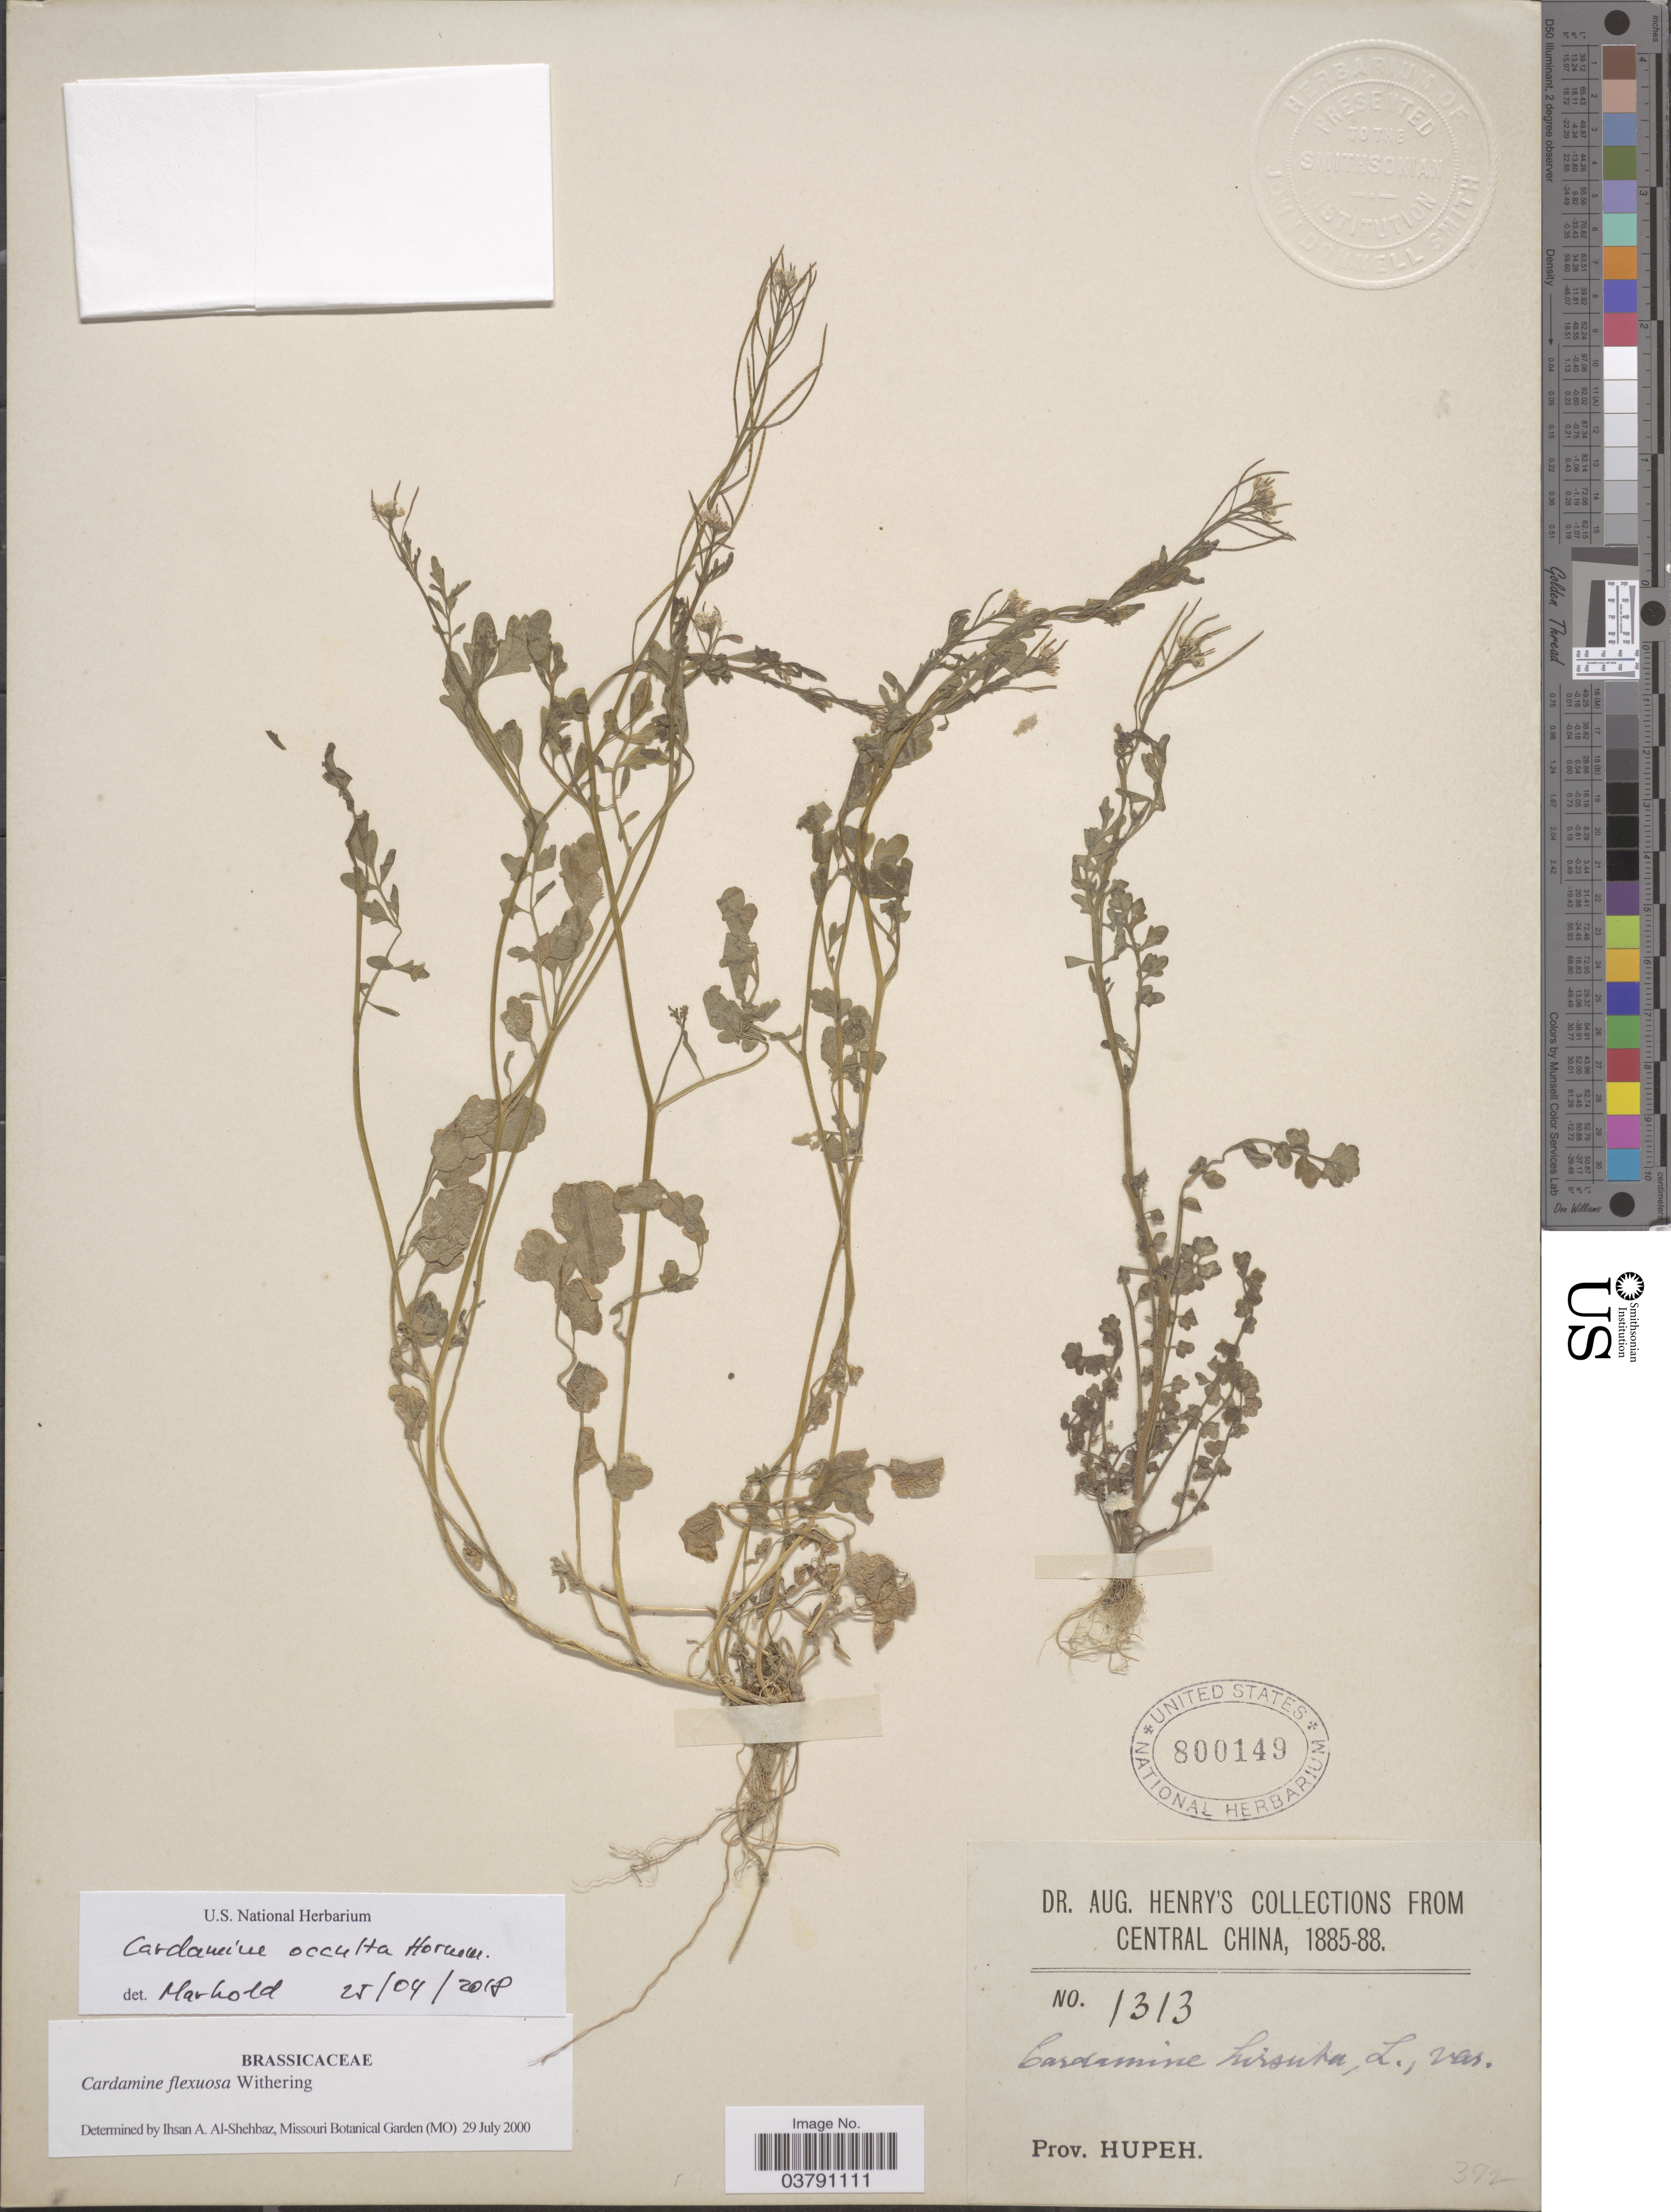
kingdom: Plantae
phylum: Tracheophyta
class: Magnoliopsida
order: Brassicales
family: Brassicaceae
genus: Cardamine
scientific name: Cardamine occulta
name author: Hornem.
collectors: A. Henry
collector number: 1313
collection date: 1885/1888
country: China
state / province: Hubei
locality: Central China. Prov. Hupeh.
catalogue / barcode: US 800149